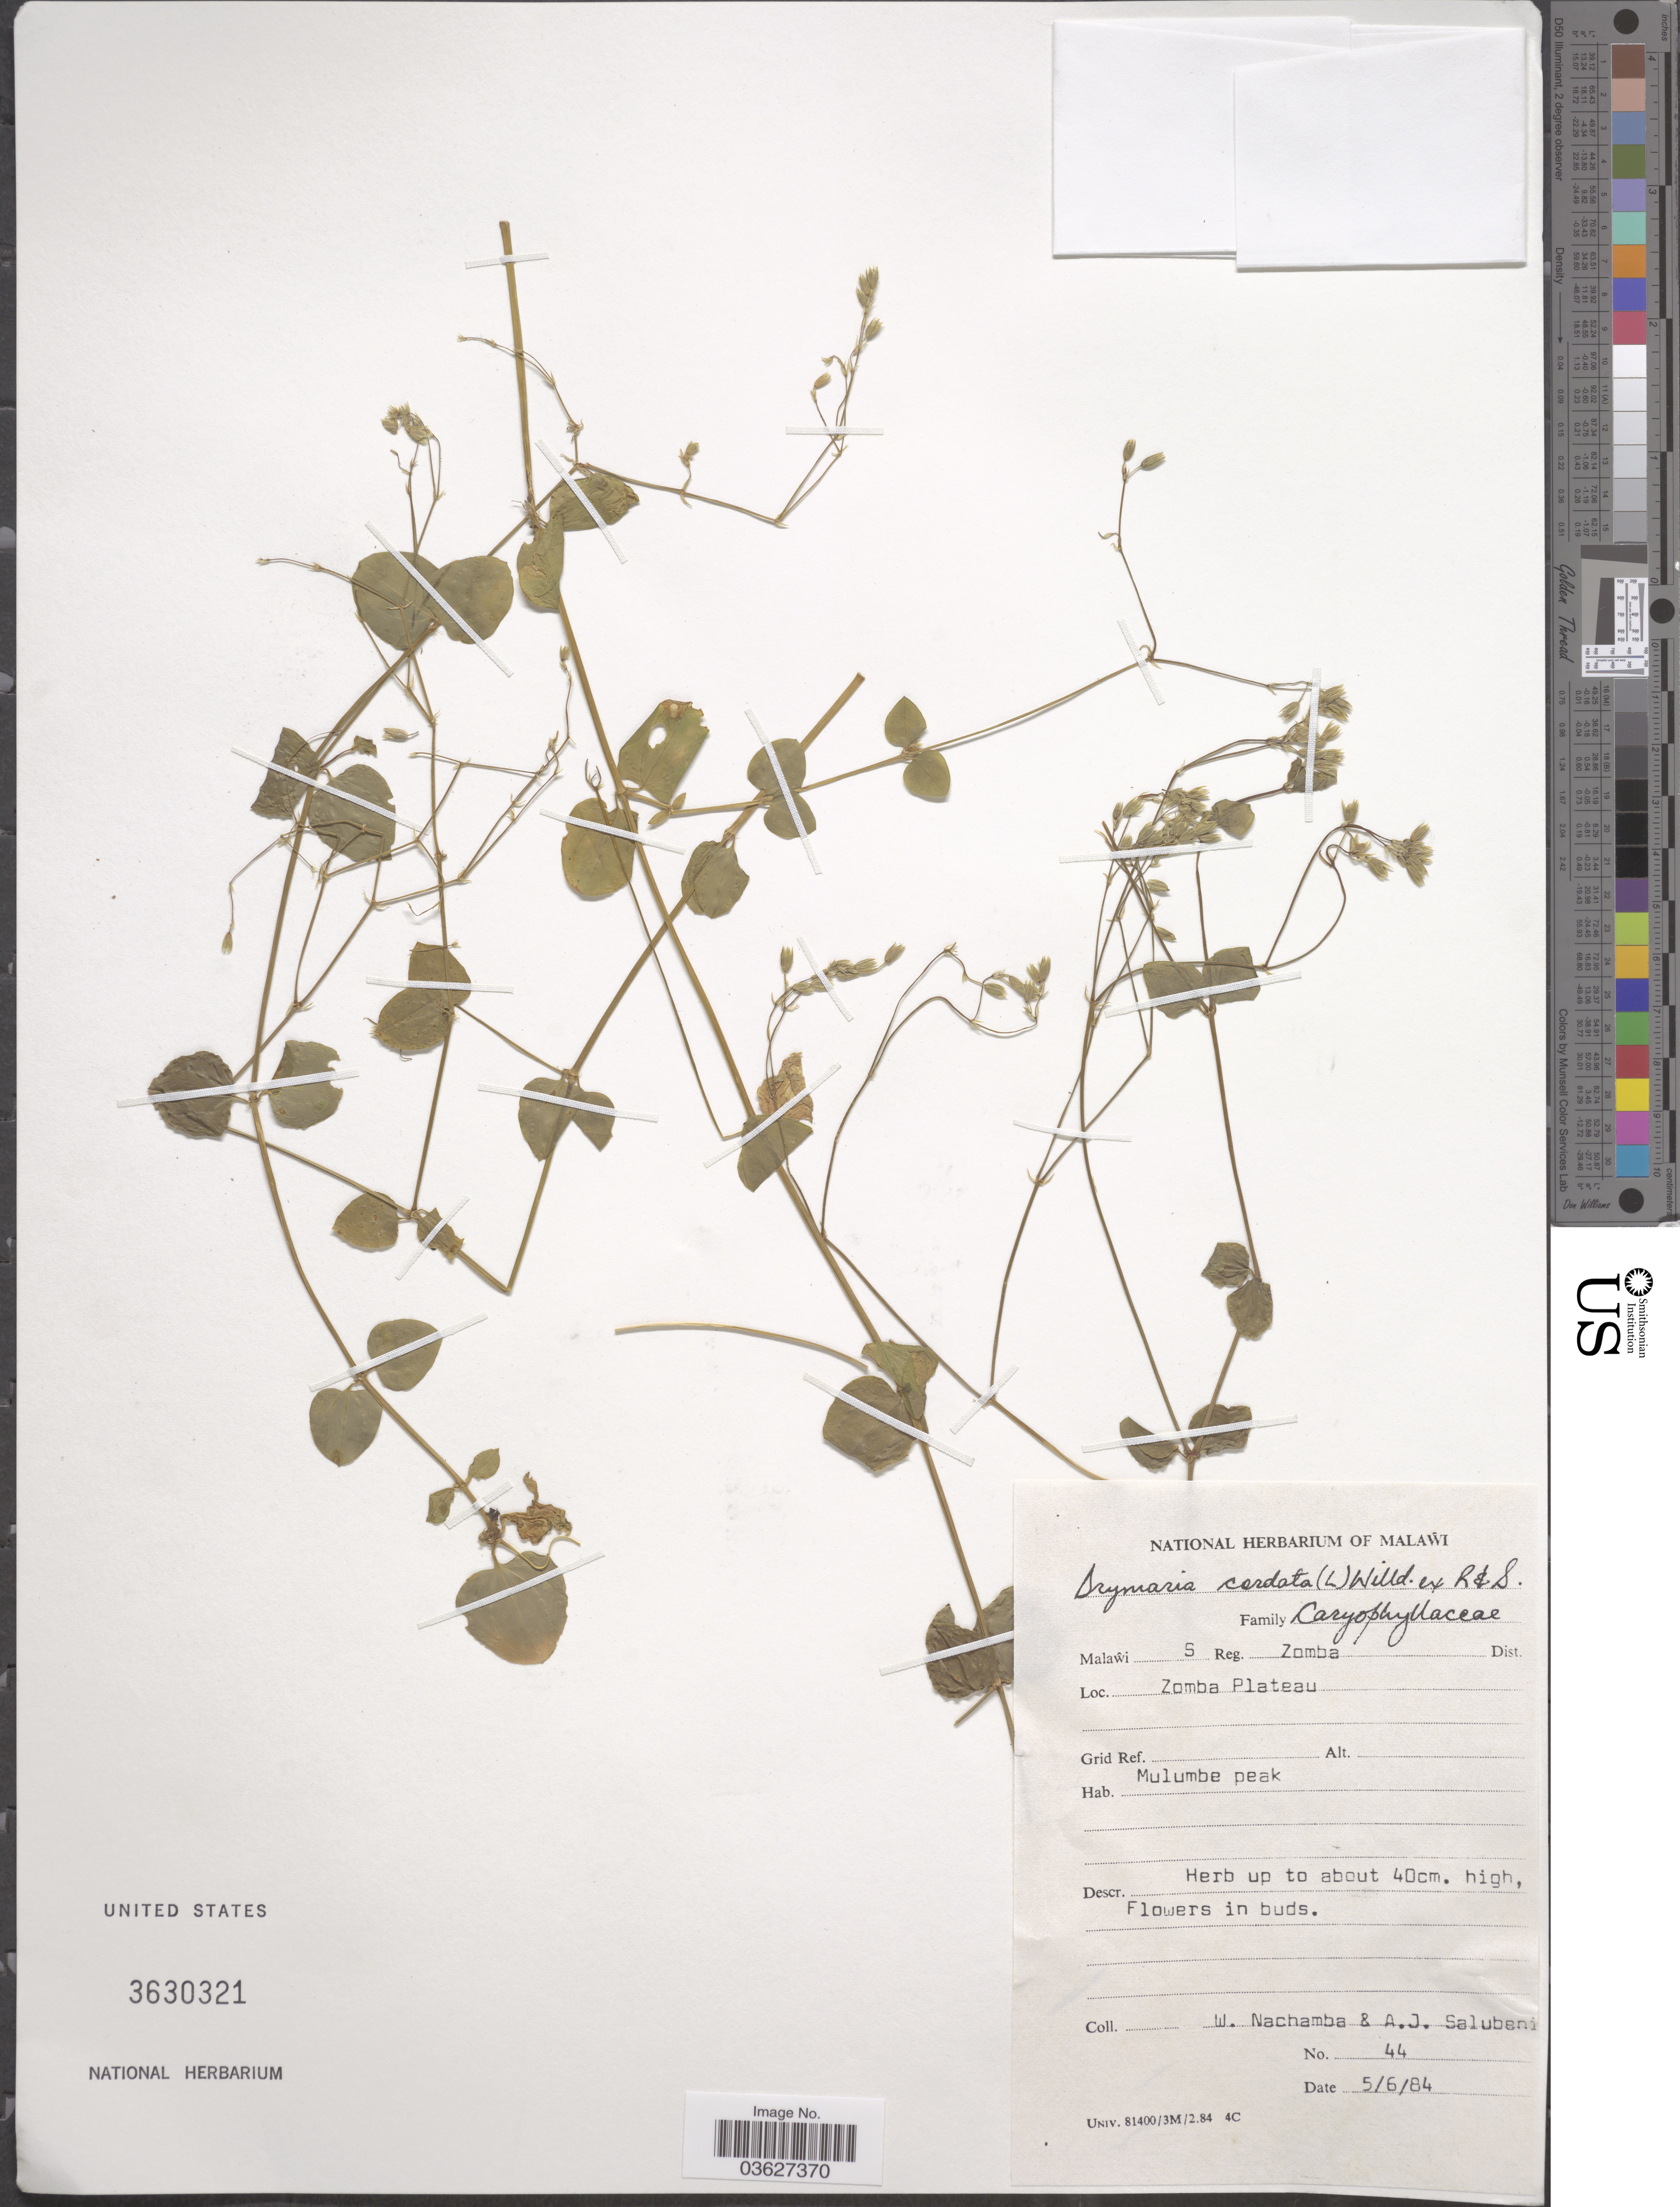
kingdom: Plantae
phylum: Tracheophyta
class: Magnoliopsida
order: Caryophyllales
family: Caryophyllaceae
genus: Drymaria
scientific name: Drymaria cordata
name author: (L.) Willd. ex Schult.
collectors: W. Nachamba & A. J. Salubeni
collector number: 44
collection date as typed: Transcribed d/m/y: 5/6/84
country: Malawi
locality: Malaŵi S Reg. Zomba Dist. Zomba Plateau. Mulumbe peak.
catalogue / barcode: US 3630321